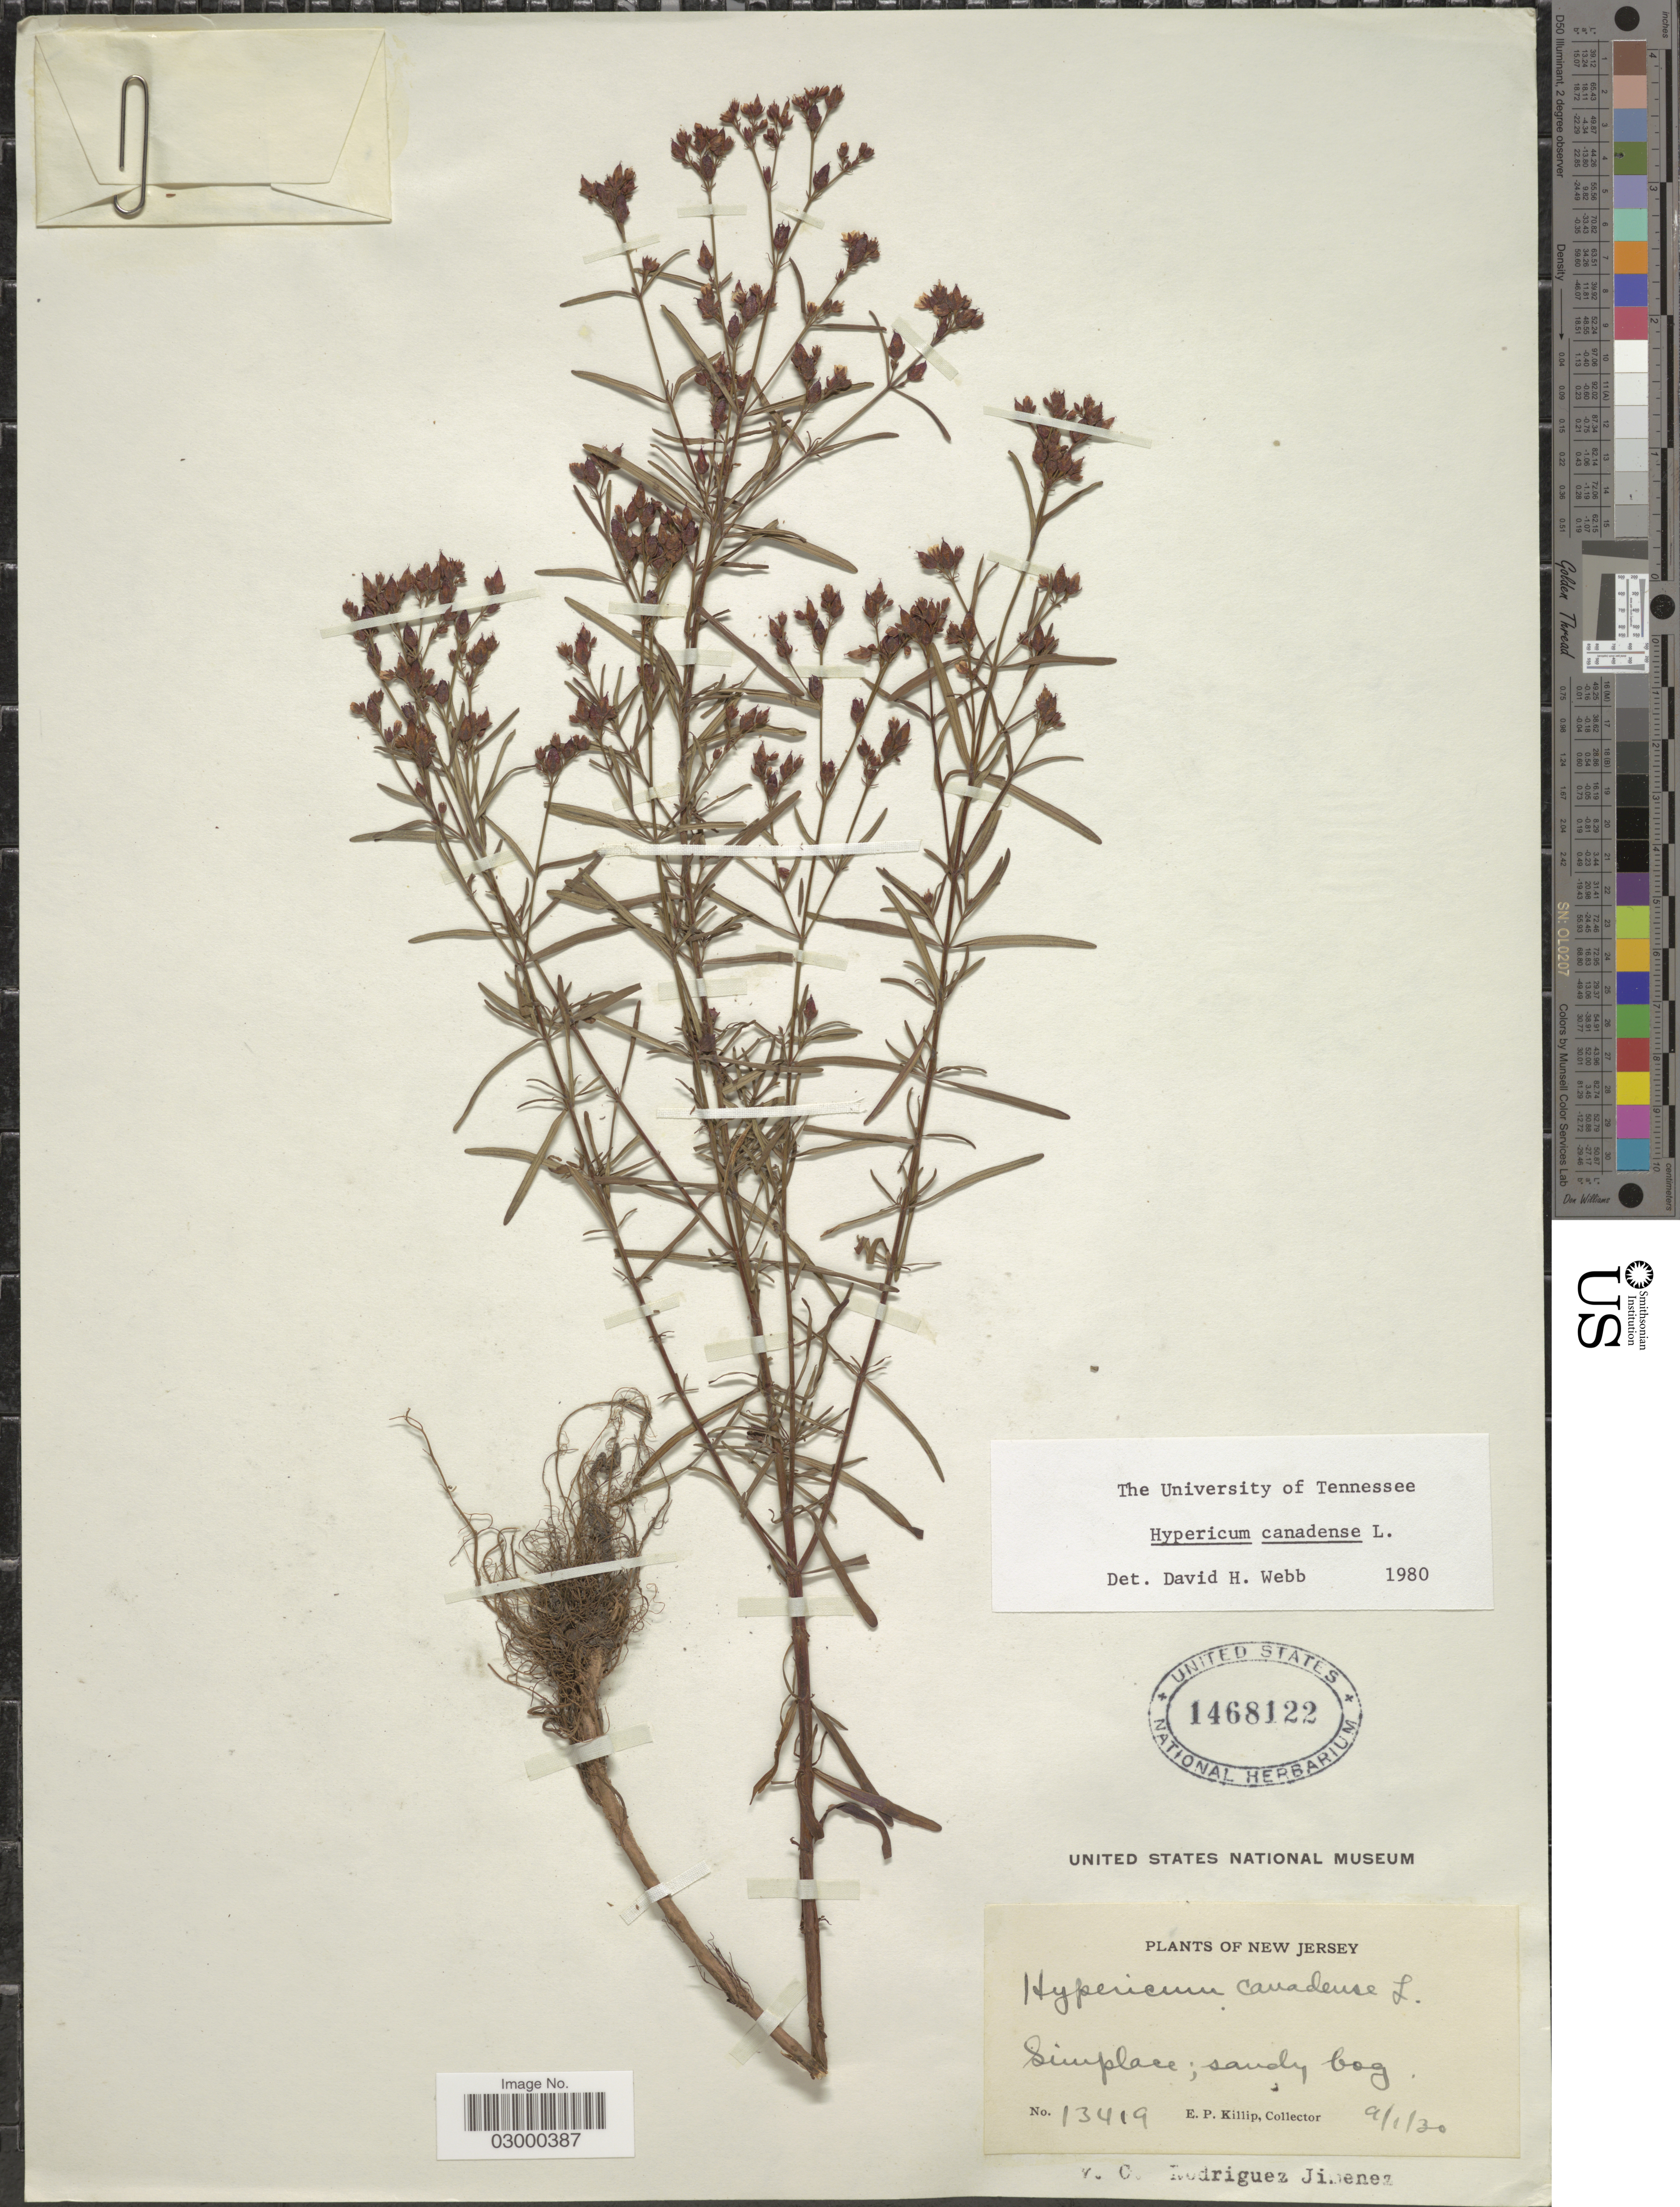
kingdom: Plantae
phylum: Tracheophyta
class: Magnoliopsida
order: Malpighiales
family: Hypericaceae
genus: Hypericum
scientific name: Hypericum canadense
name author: L.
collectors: E. P. Killip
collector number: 13419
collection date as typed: Transcribed d/m/y: 9/1/30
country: United States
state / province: New Jersey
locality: Simplace.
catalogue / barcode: US 1468122